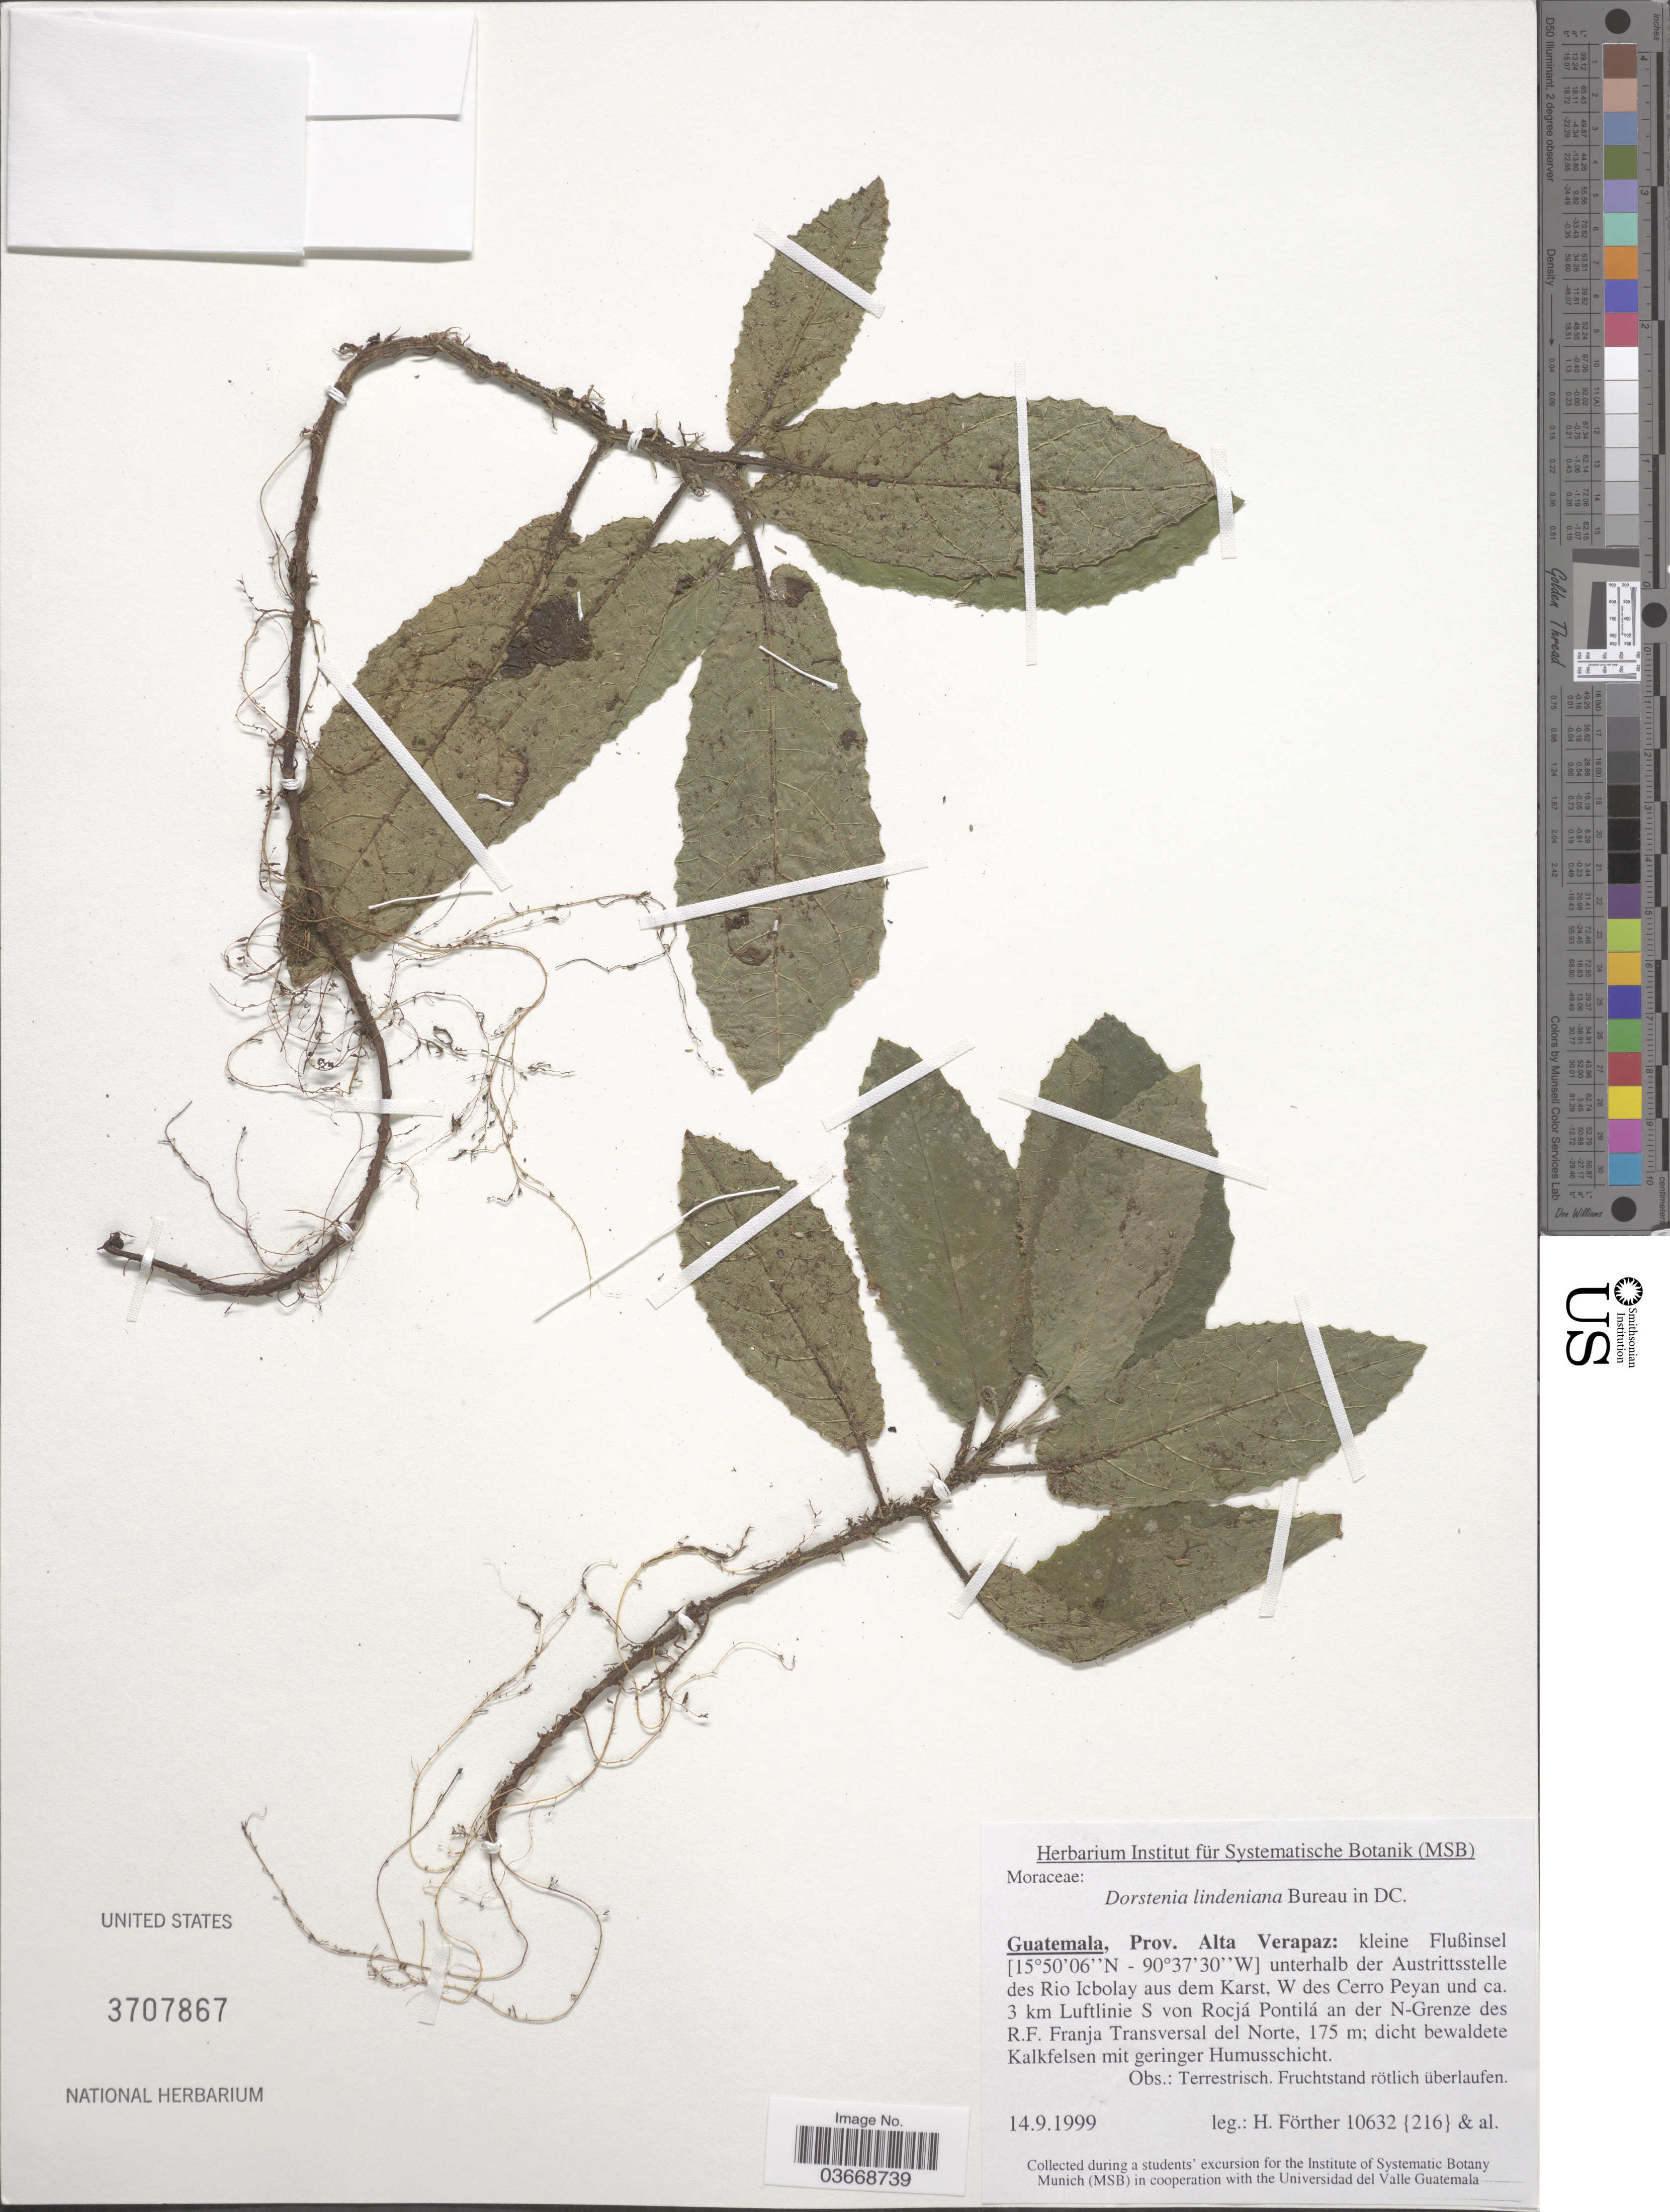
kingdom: Plantae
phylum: Tracheophyta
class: Magnoliopsida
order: Rosales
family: Moraceae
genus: Dorstenia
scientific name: Dorstenia lindeniana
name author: Bureau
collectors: H. Fôrther & et al.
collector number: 10632{216}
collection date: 1999-09-14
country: Guatemala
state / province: Alta Verapaz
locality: Kleine Flußinsel unterhalb der Austrittsstelle des Rio Icbolay aus dem Karst, W des Cerro Peyan und ca. 3 km Luftlinie S von Rocjá Pontilá an der N-Grenze des R.F. Franja Transversal del Norte.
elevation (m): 175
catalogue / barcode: US 3707867